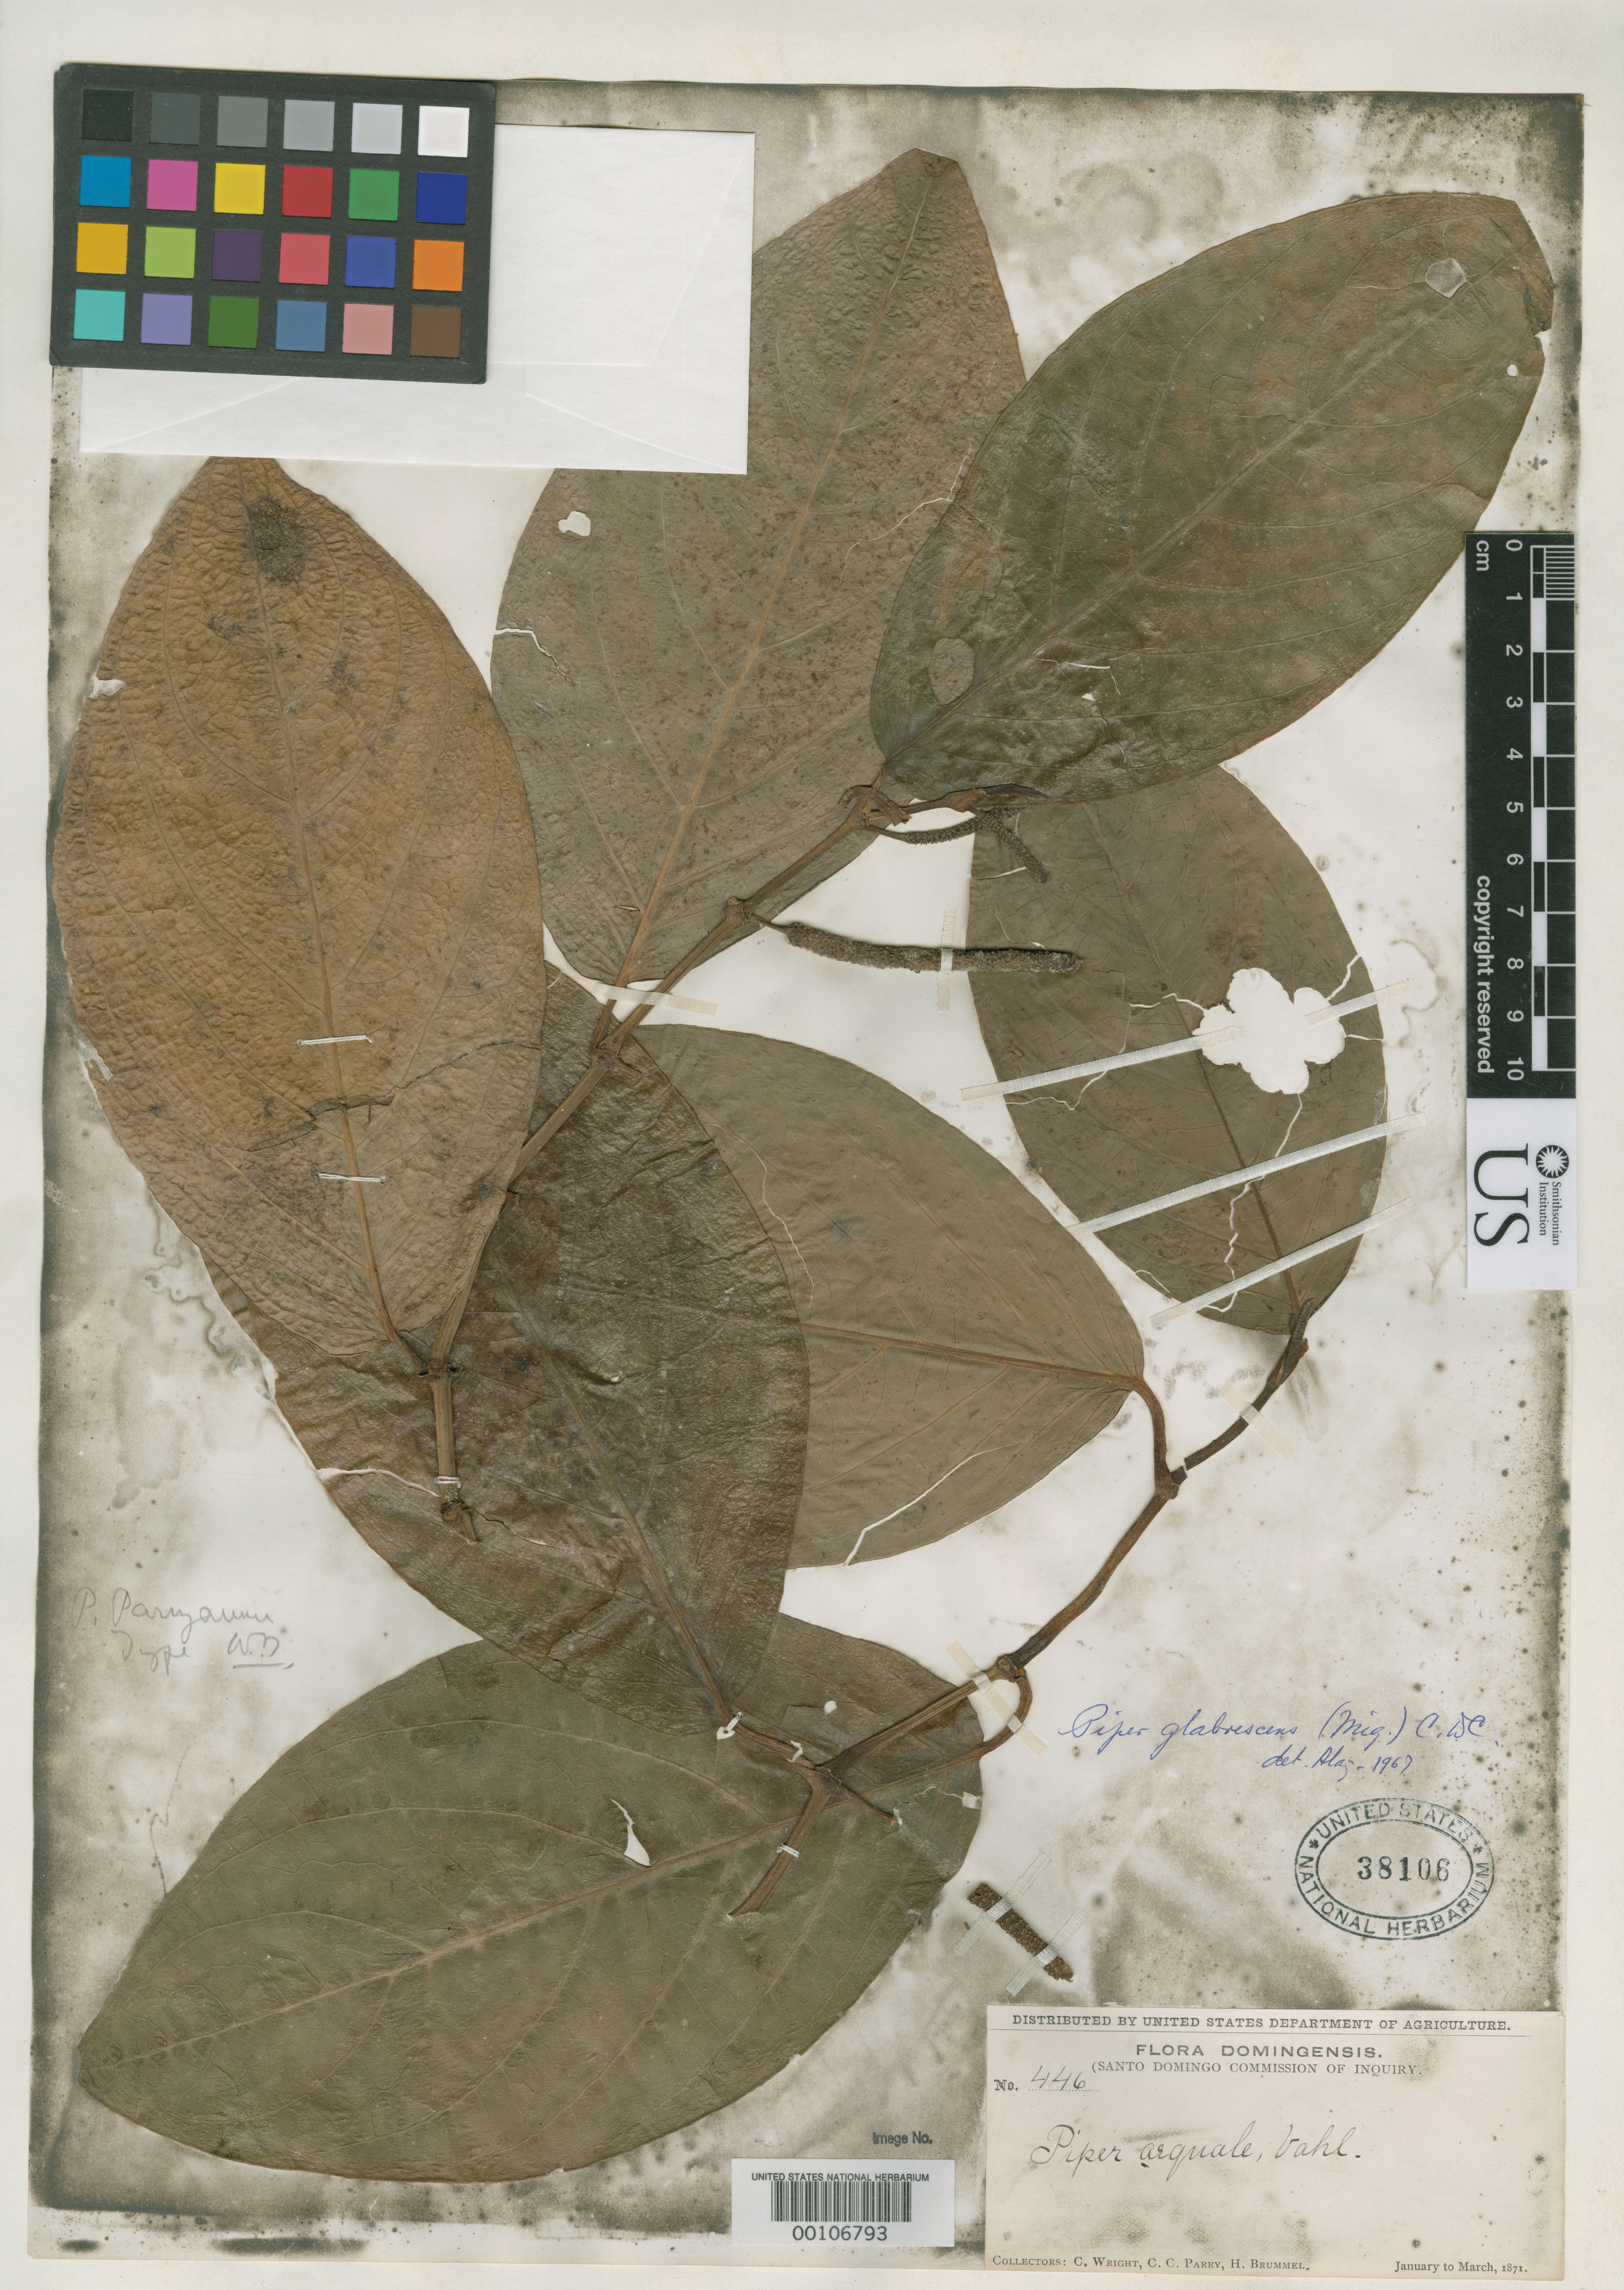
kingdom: Plantae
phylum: Tracheophyta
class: Magnoliopsida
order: Piperales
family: Piperaceae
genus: Piper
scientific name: Piper parryanum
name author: Trel.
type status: Isotype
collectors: C. Wright, C. C. Parry & H. Brummel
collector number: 446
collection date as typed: Jan 1871 to -- Mar 1871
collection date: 1871-01/1871-03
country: Dominican Republic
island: Hispaniola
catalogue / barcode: US 38106